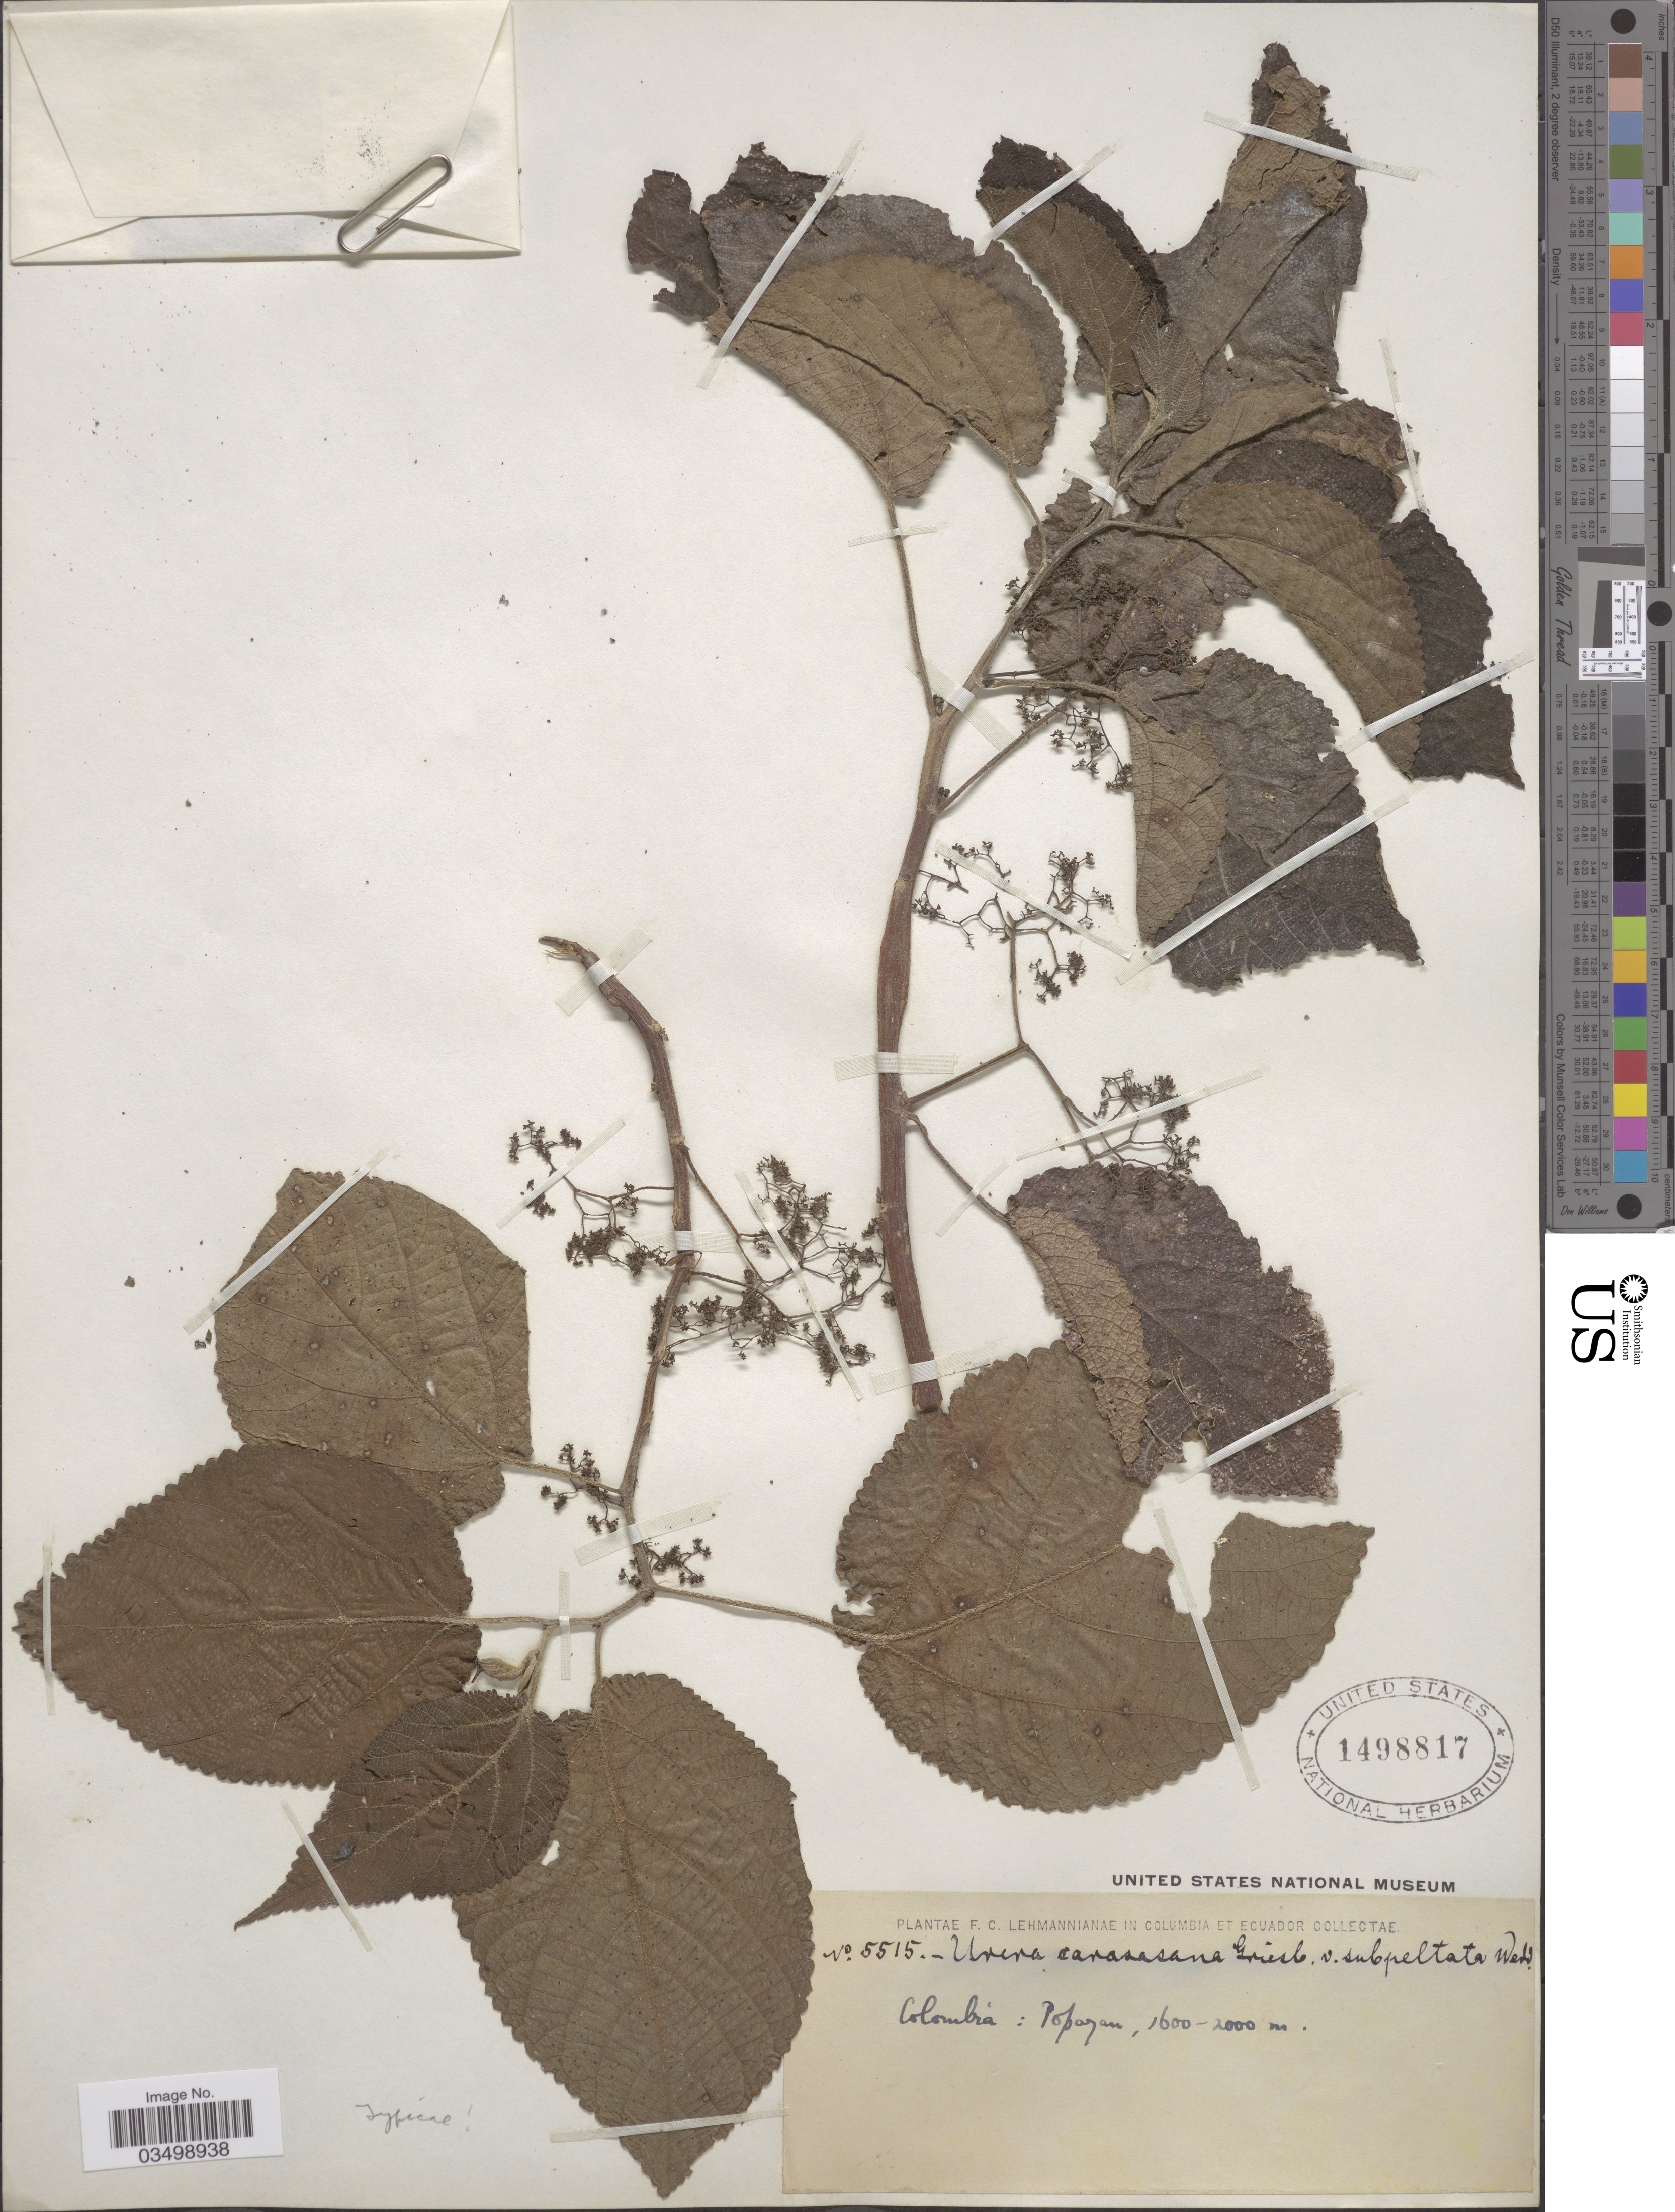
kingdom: Plantae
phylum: Tracheophyta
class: Magnoliopsida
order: Rosales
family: Urticaceae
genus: Urera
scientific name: Urera caracasana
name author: (Jacq.) Gaudich. ex Griseb.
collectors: F. C. Lehmann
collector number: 5515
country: Colombia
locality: Popayan.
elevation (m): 1600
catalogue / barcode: US 1498817